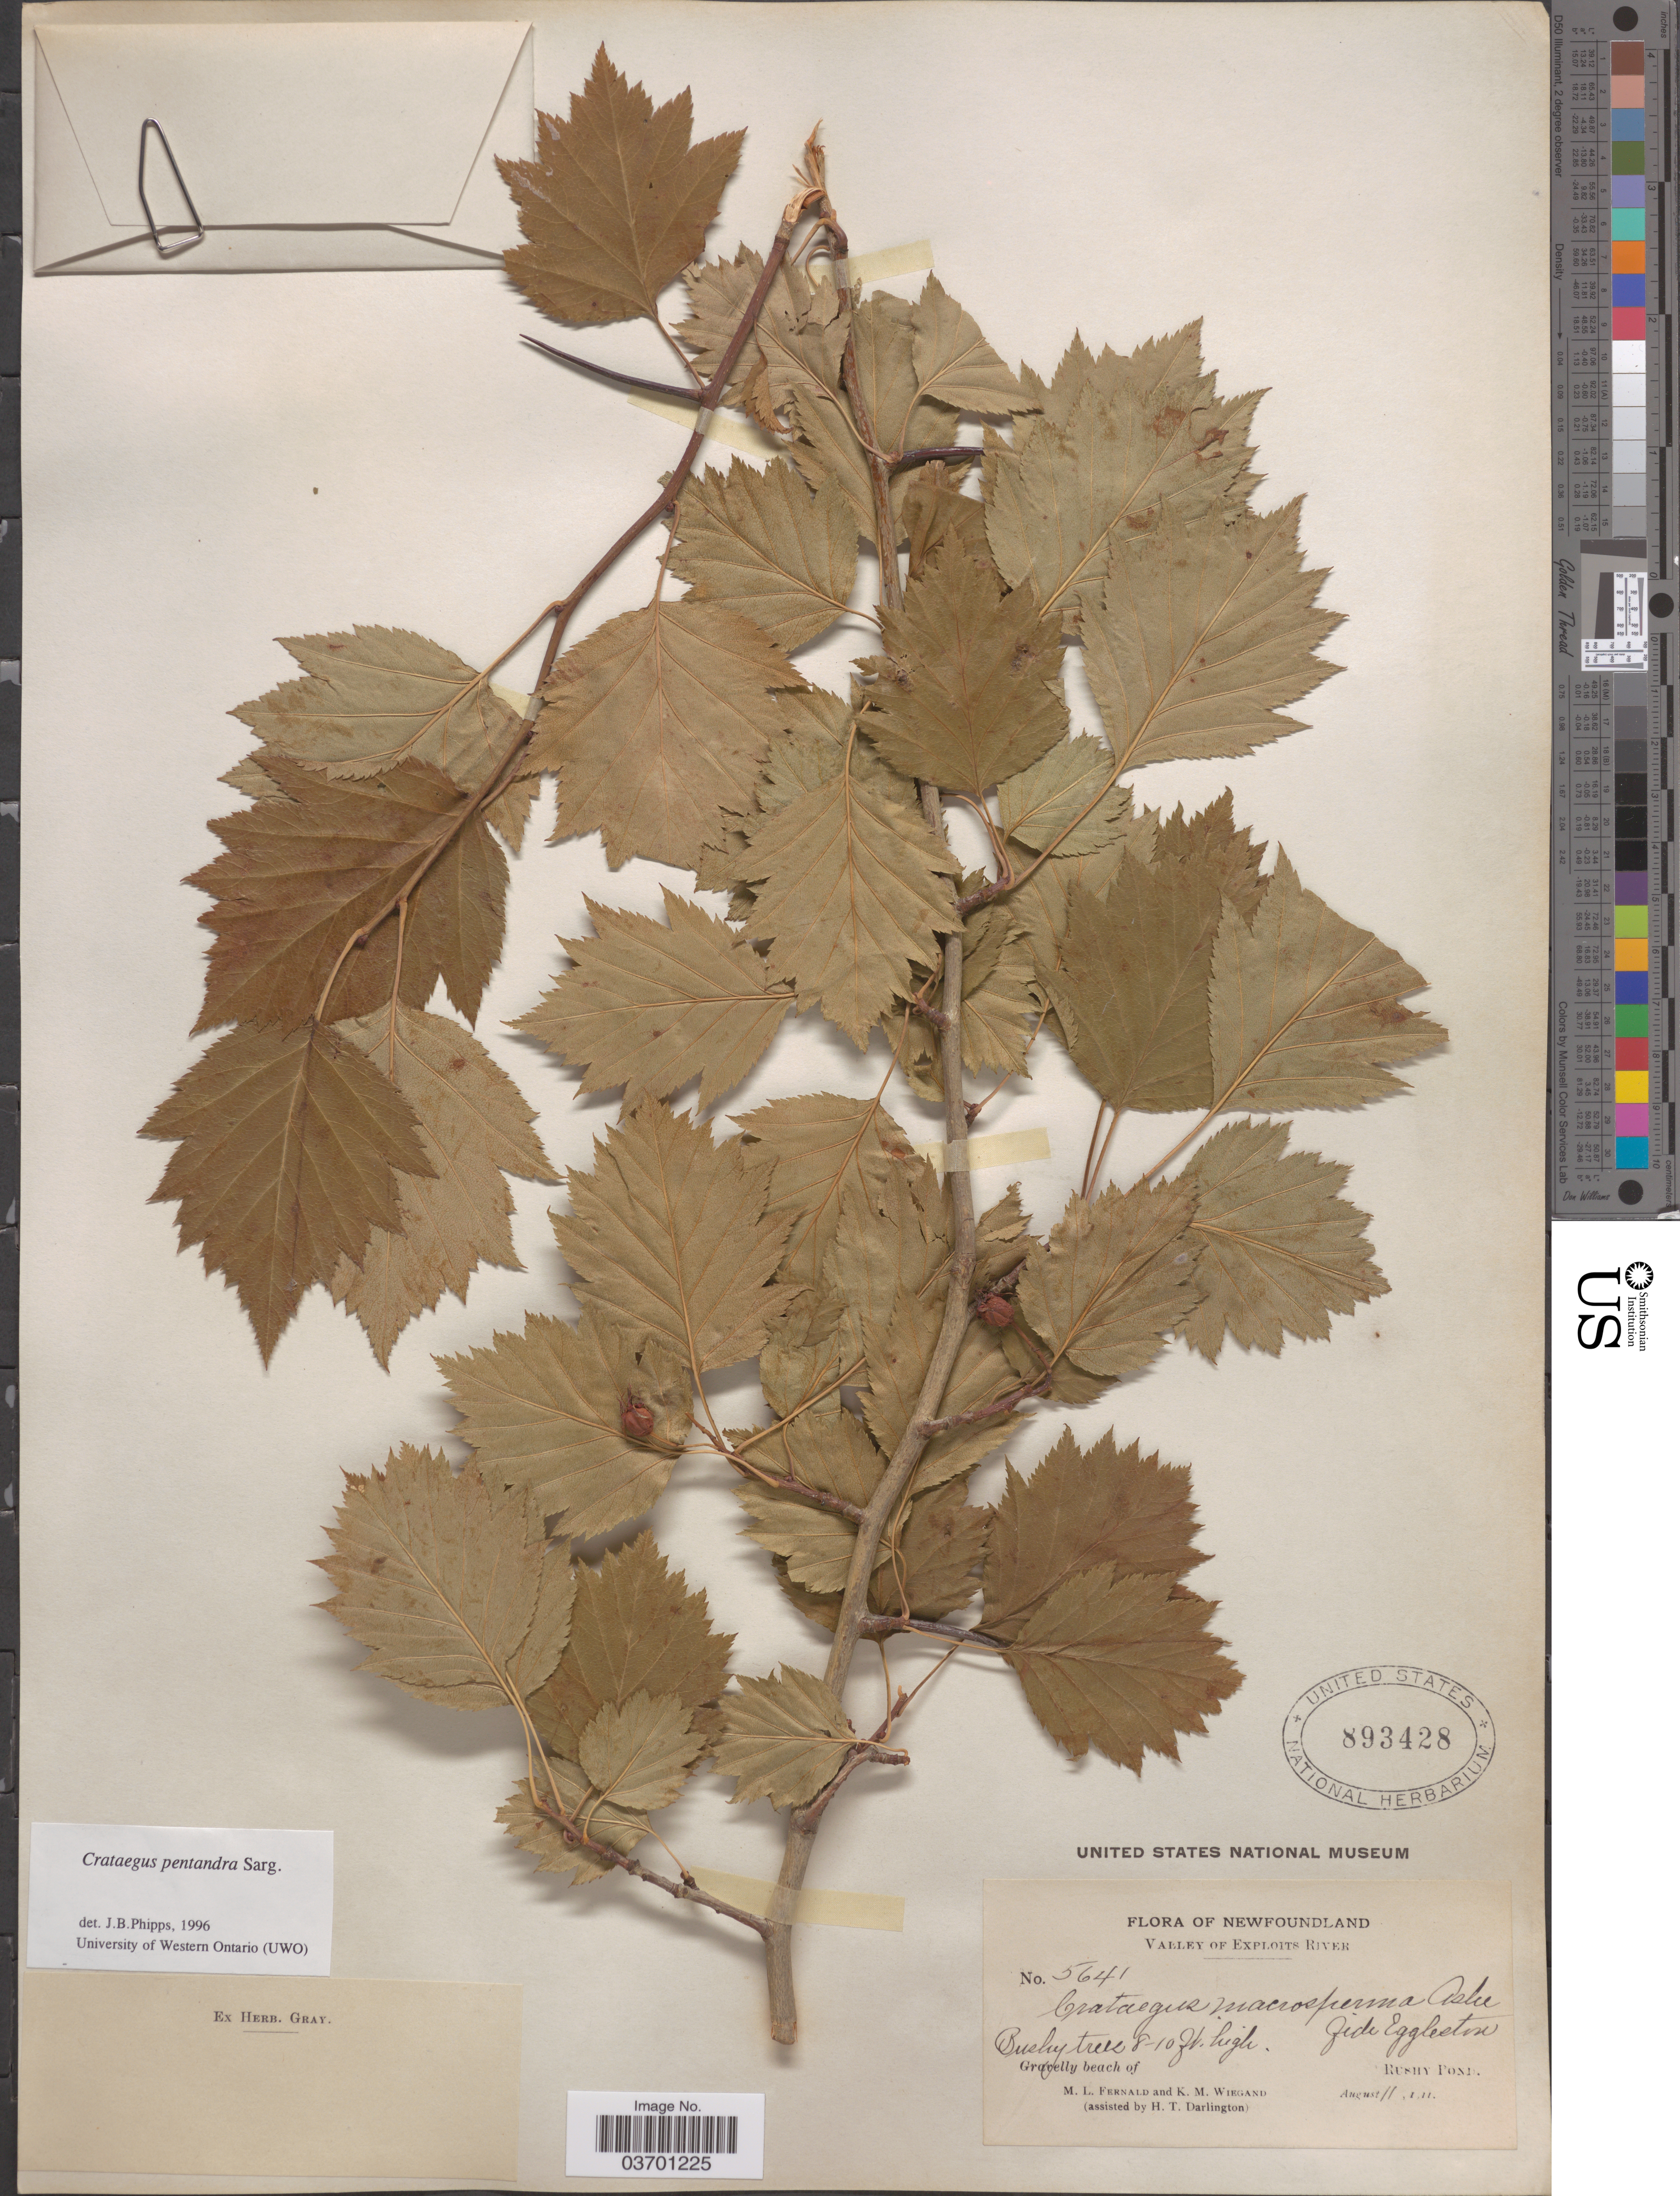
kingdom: Plantae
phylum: Tracheophyta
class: Magnoliopsida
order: Rosales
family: Rosaceae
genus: Crataegus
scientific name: Crataegus pentandra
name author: Sarg.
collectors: M. L. Fernald, K. M. Wiegand & H. Darlington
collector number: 5641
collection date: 1911-08-11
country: Canada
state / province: Newfoundland and Labrador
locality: Valley of Exploits River. Rushy Pond.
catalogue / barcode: US 893428